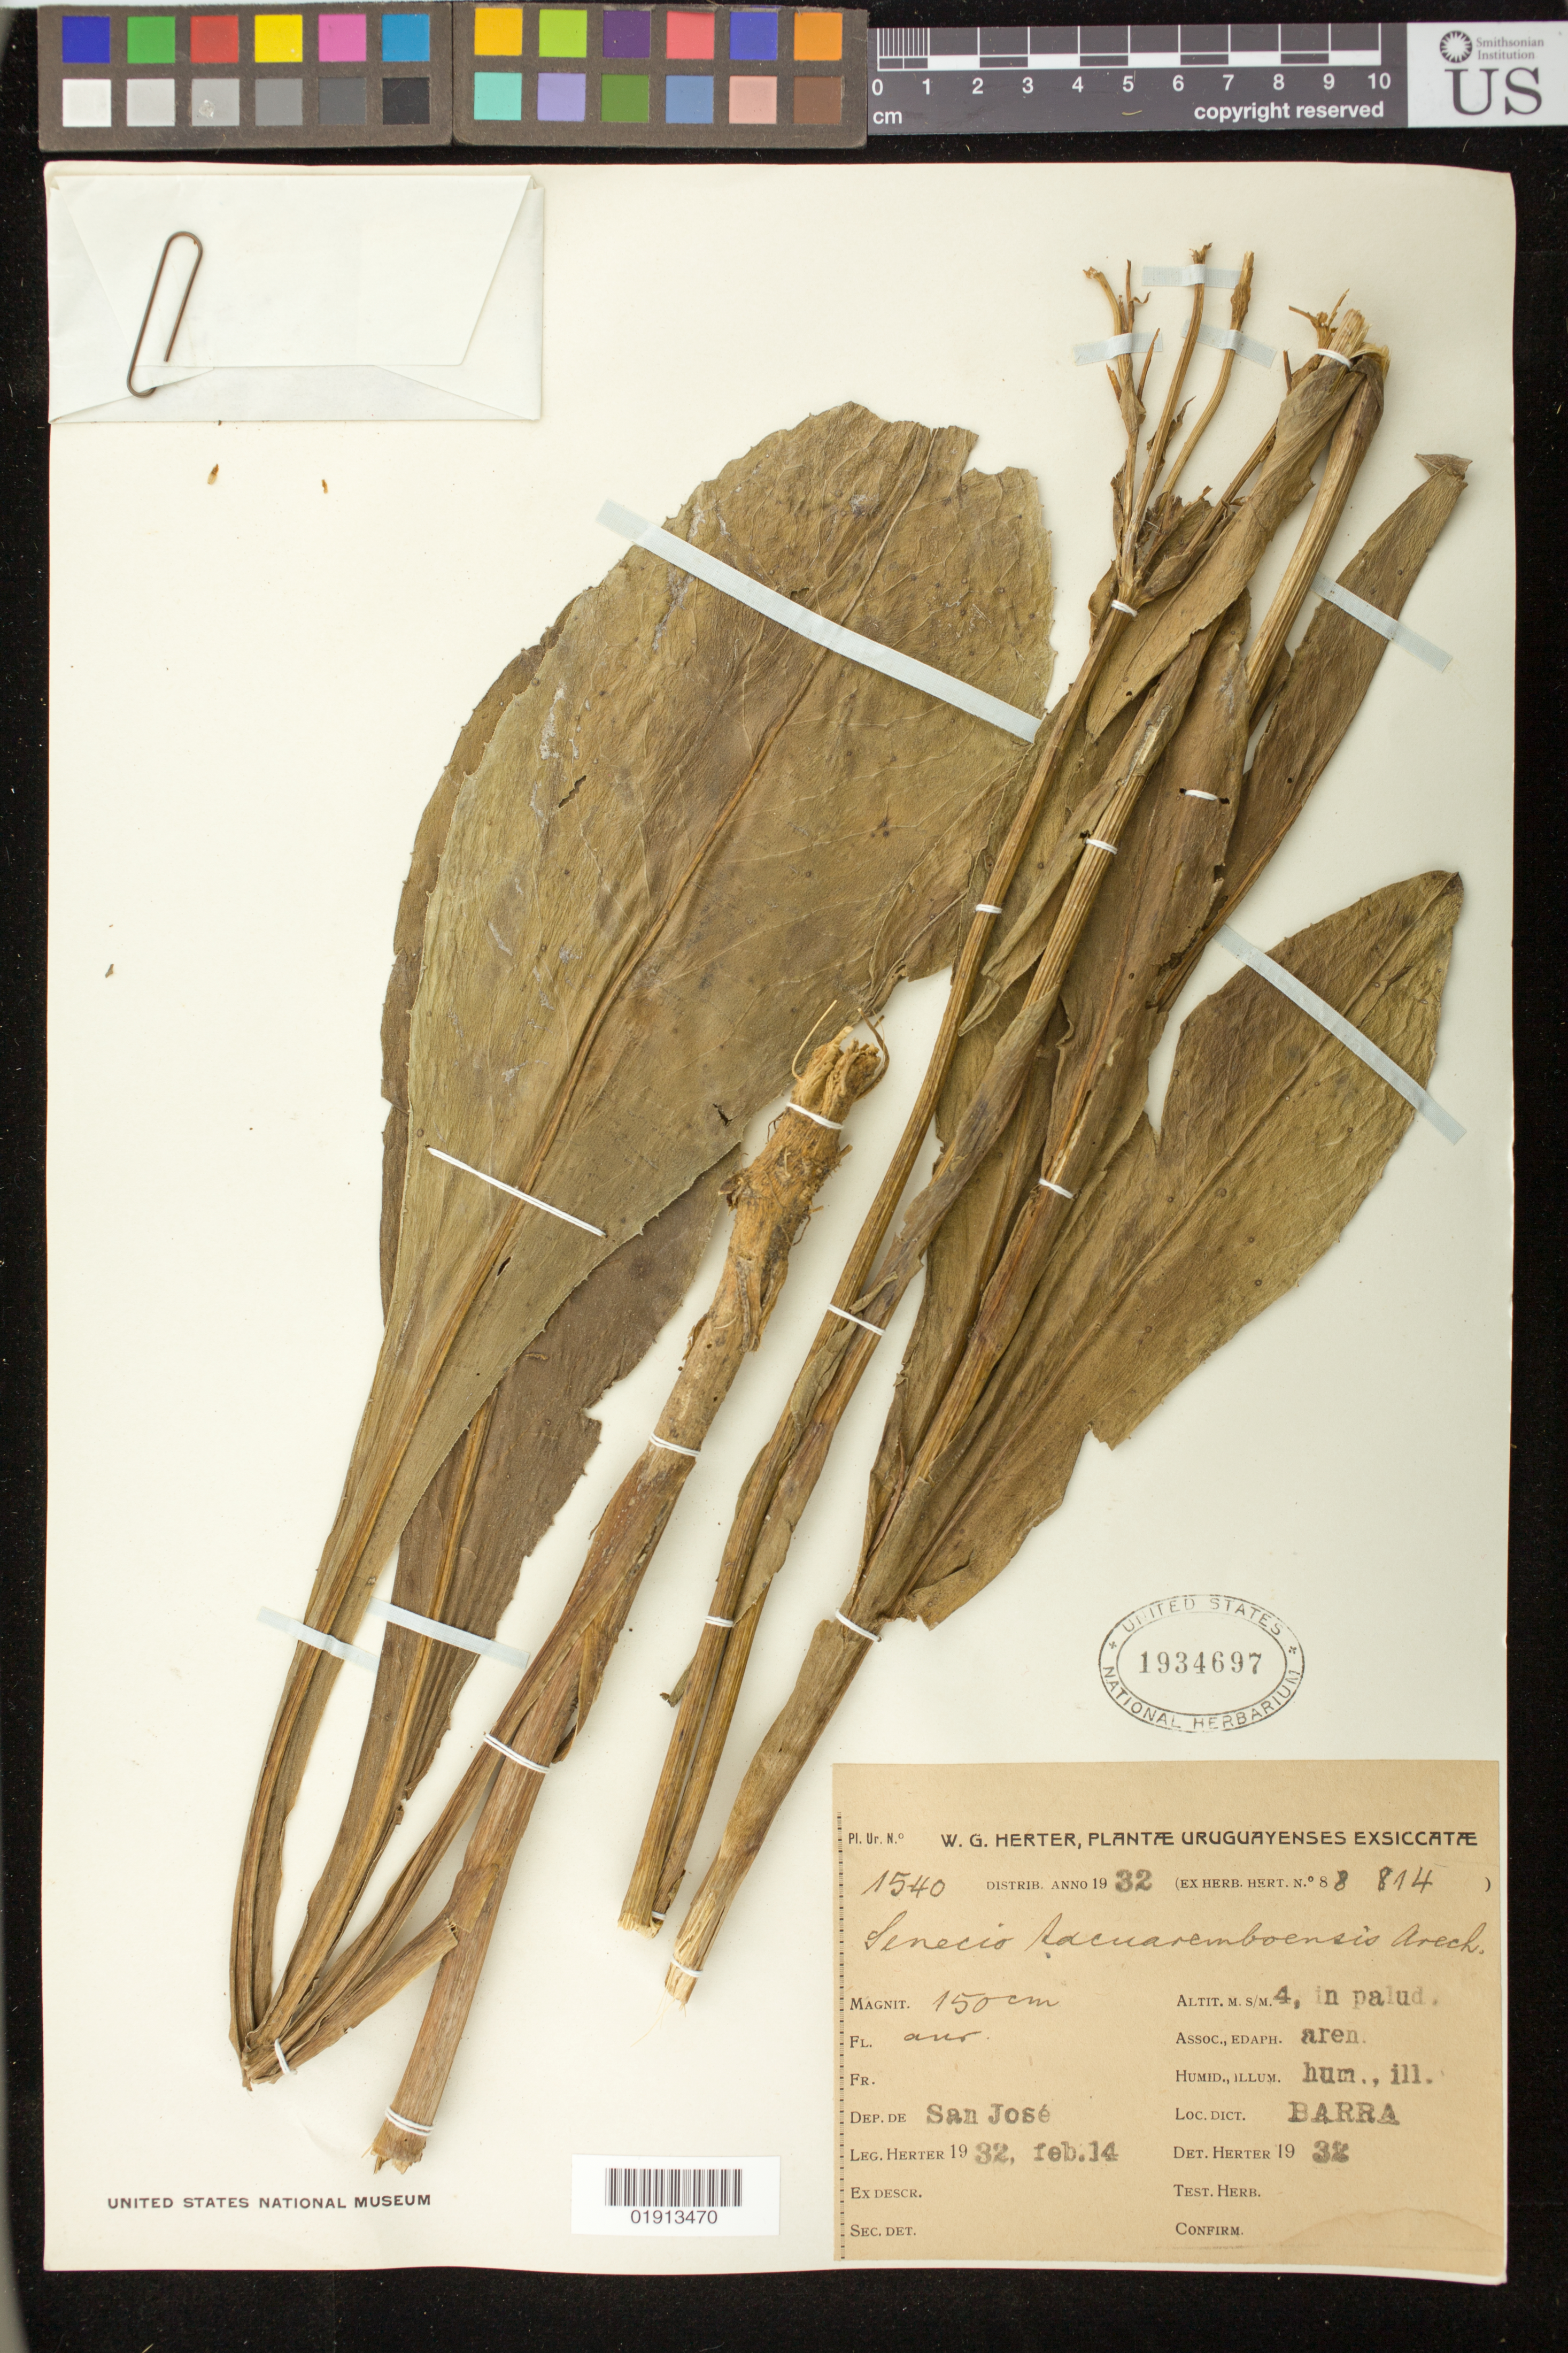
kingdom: Plantae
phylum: Tracheophyta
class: Magnoliopsida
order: Asterales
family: Asteraceae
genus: Senecio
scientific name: Senecio tacuaremboensis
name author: Arechav.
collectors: W. G. Herter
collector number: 1540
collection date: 1932-02-14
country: Uruguay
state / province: San Jose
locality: Dep. de San Jose, Barra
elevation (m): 4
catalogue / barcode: US 1934697